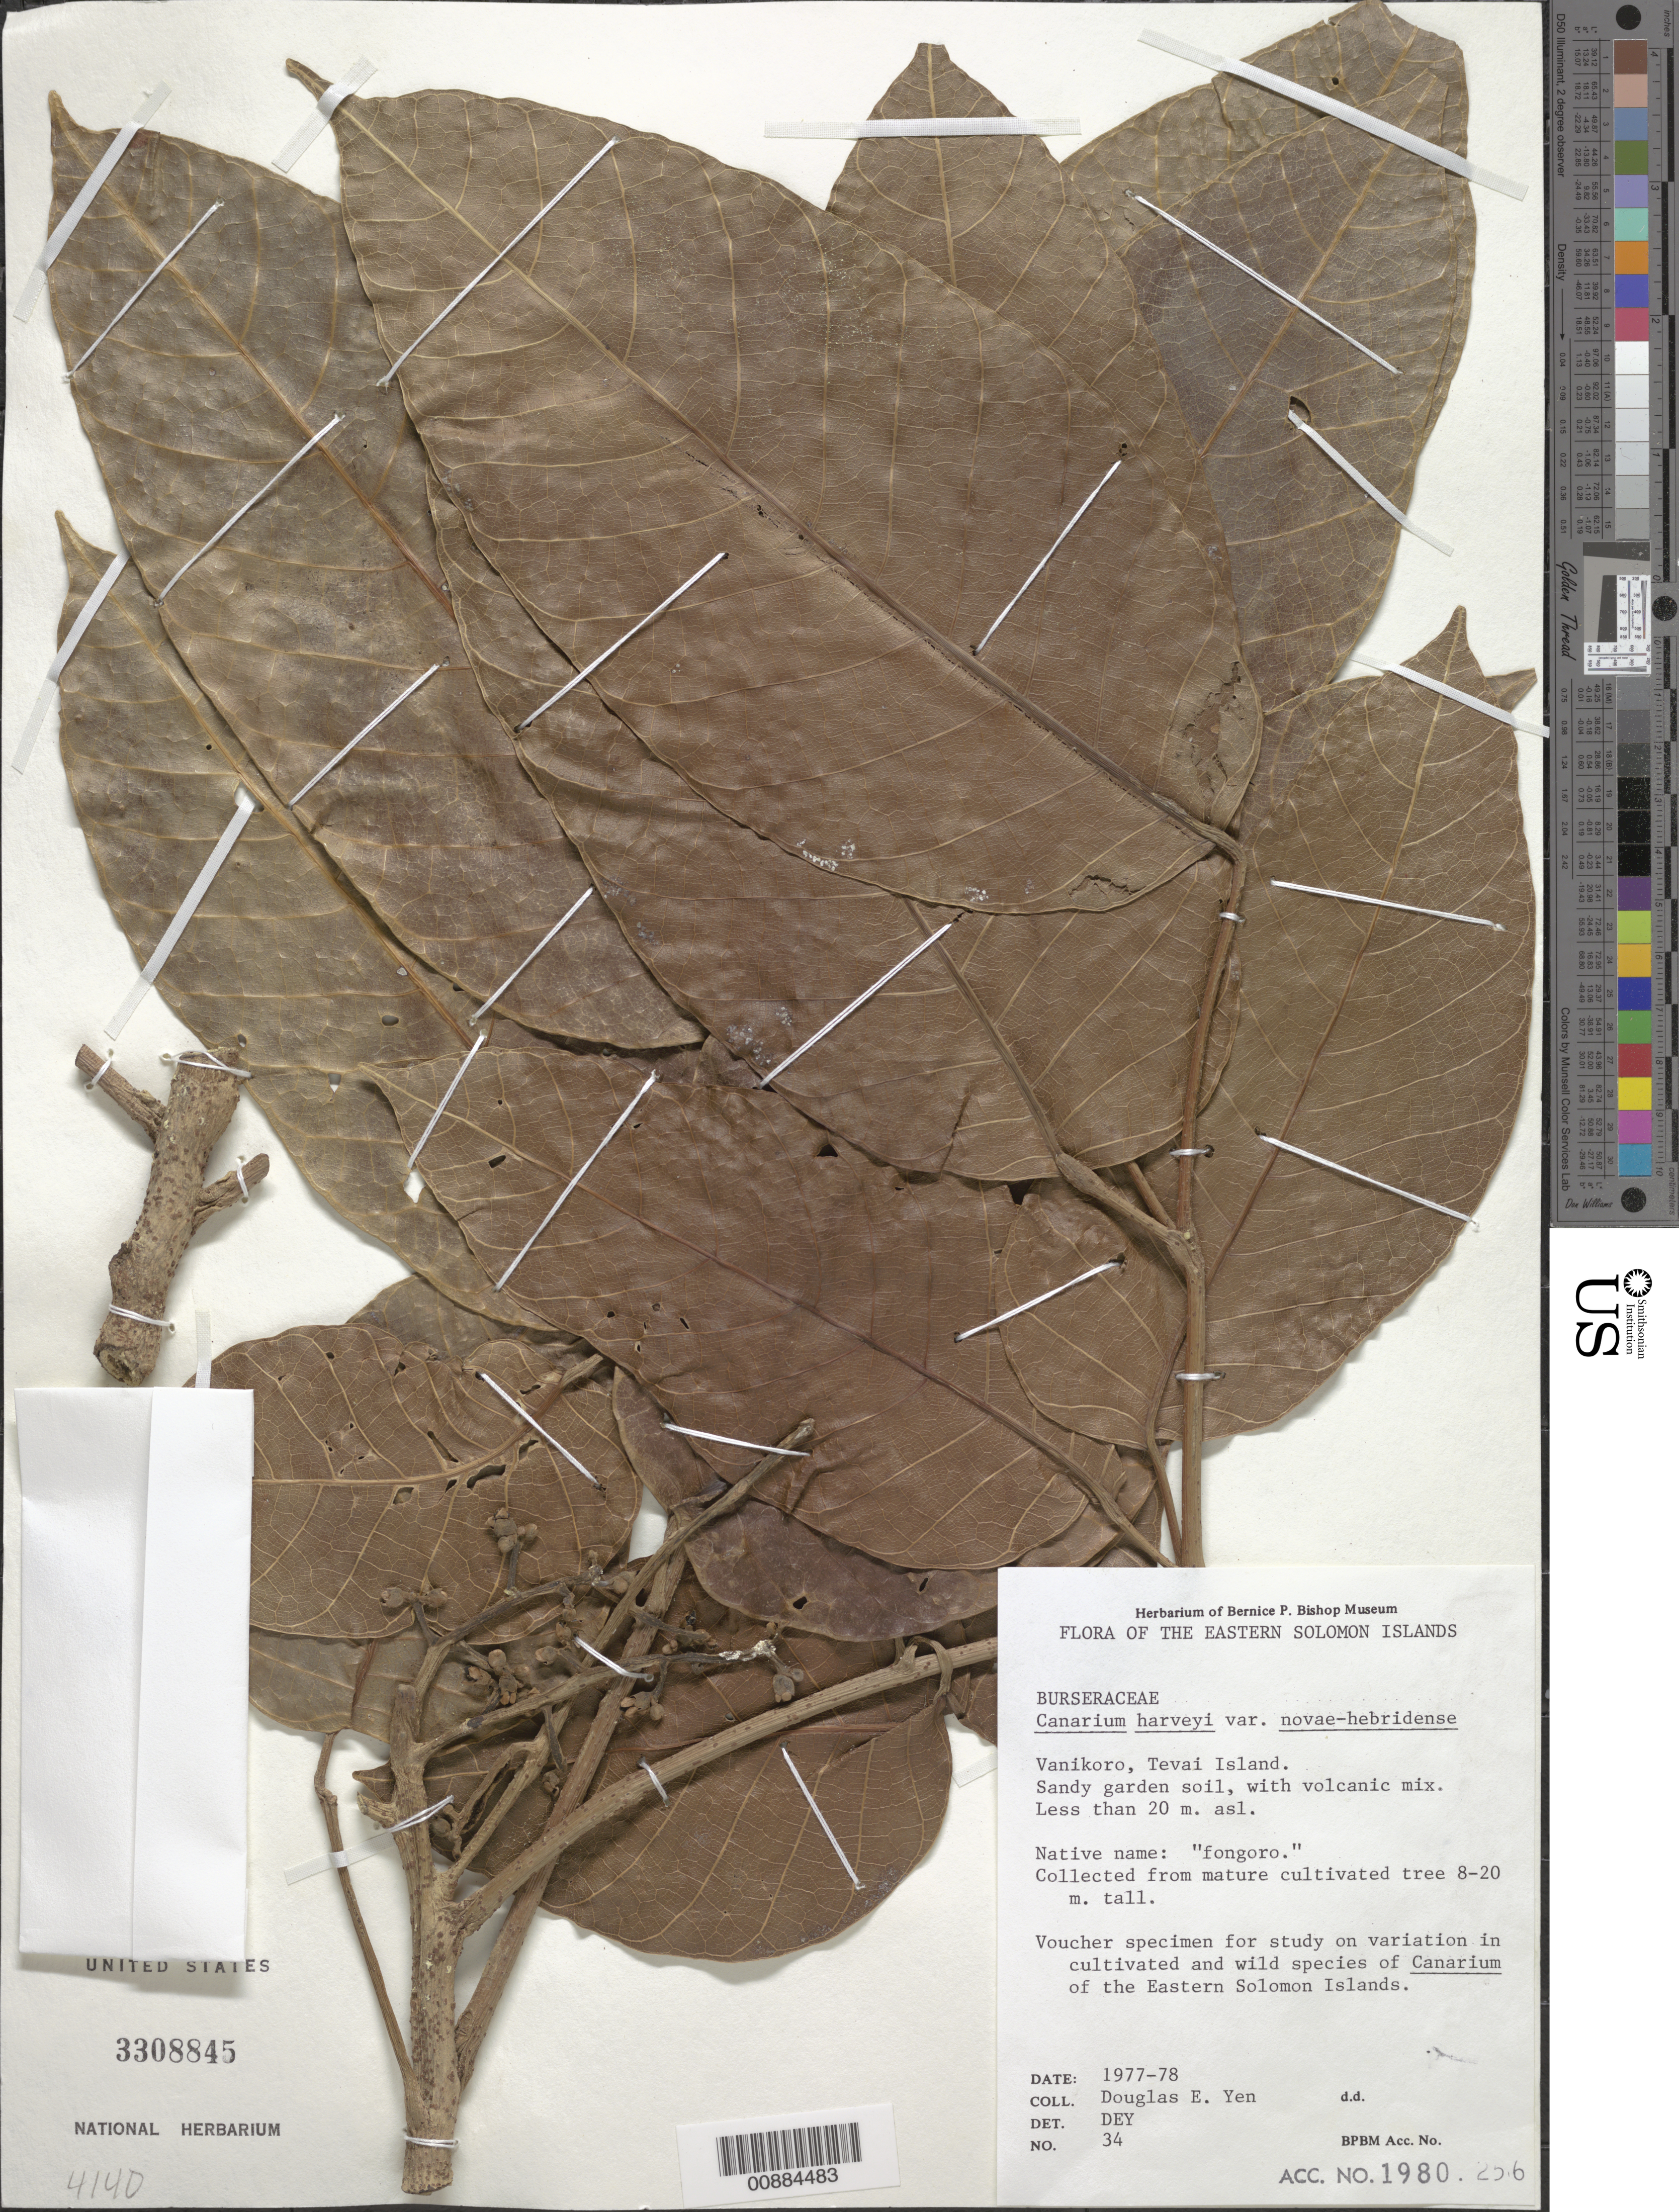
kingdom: Plantae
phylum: Tracheophyta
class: Magnoliopsida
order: Sapindales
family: Burseraceae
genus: Canarium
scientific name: Canarium harveyi var. novae-hebridense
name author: Leenh.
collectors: D. Yen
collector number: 34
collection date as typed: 1977 to 1978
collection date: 1977/1978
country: Solomon Islands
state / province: Temotu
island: Te Anu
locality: Tevai I. [=Te Anu] off Vanikolo i.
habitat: Sandy garden soil with volcanic mix.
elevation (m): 20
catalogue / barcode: US 3308845